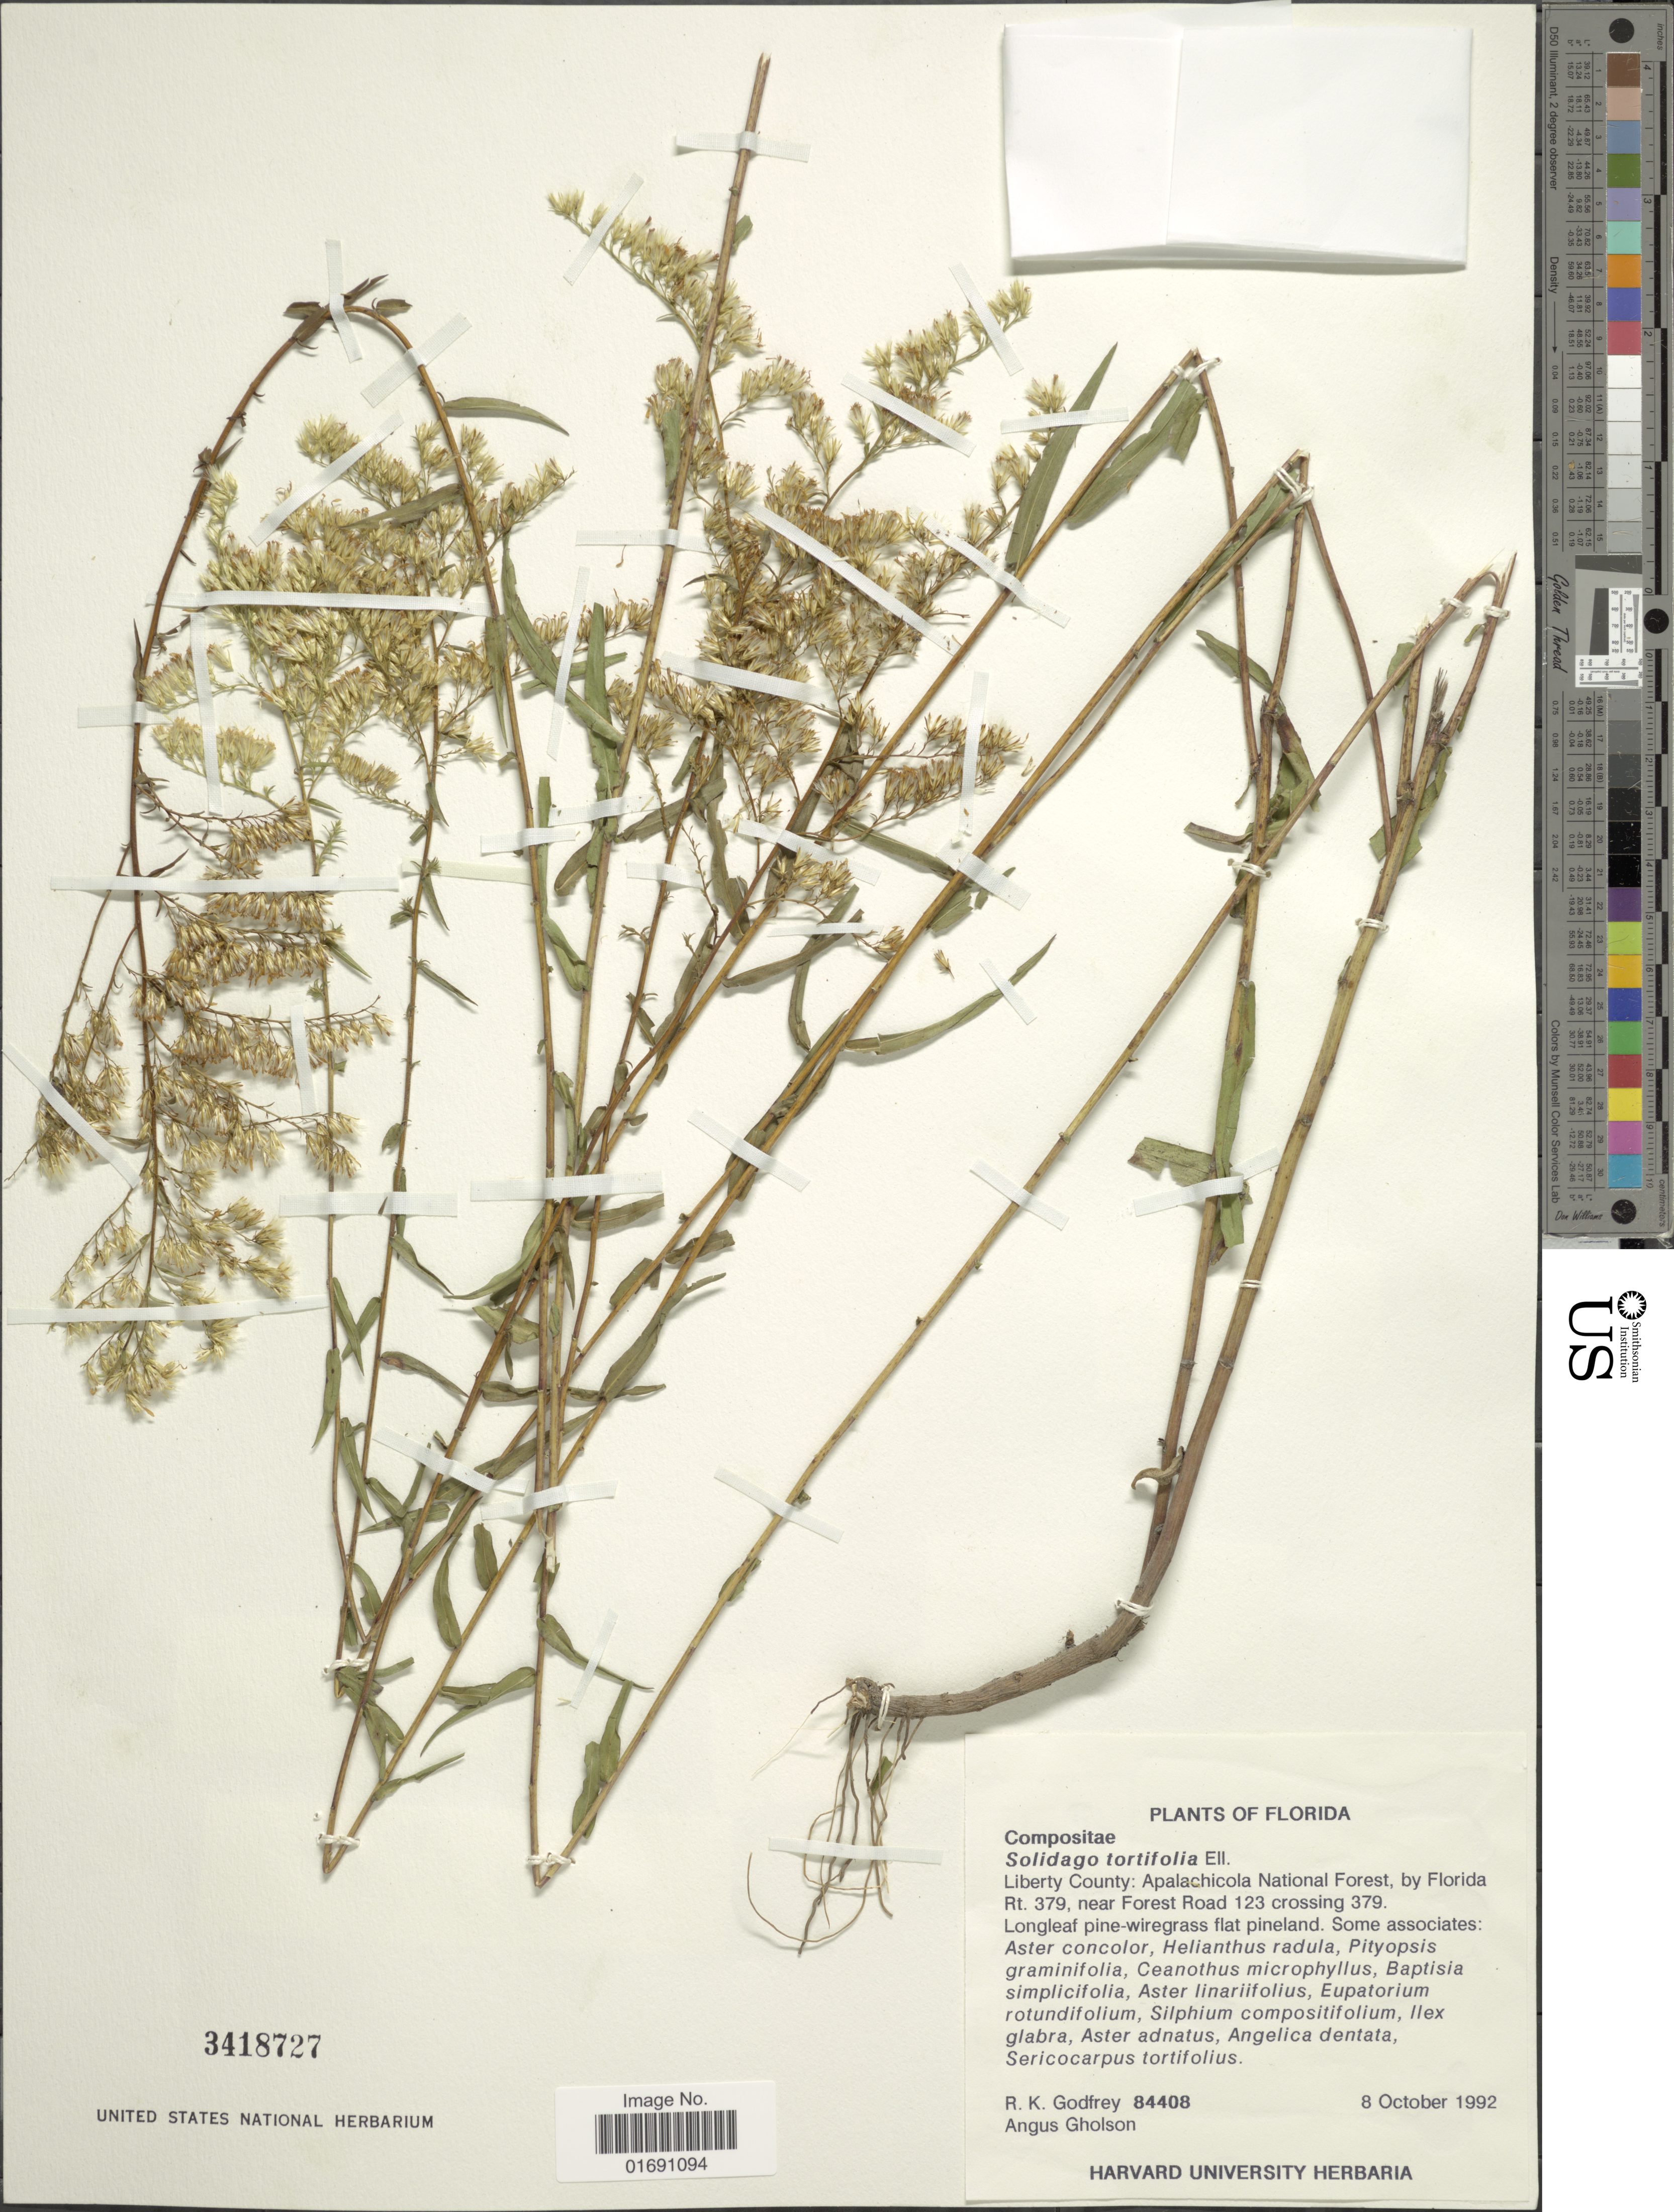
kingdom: Plantae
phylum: Tracheophyta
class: Magnoliopsida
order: Asterales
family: Asteraceae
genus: Solidago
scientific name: Solidago tortifolia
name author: Elliott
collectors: R. K. Godfrey & A. Gholson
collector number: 84408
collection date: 1992-10-08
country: United States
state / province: Florida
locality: Liberty County: Apalachicola National Forest, by Florida Rt.379, near Forest 123 crossing 379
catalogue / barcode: US 3418727